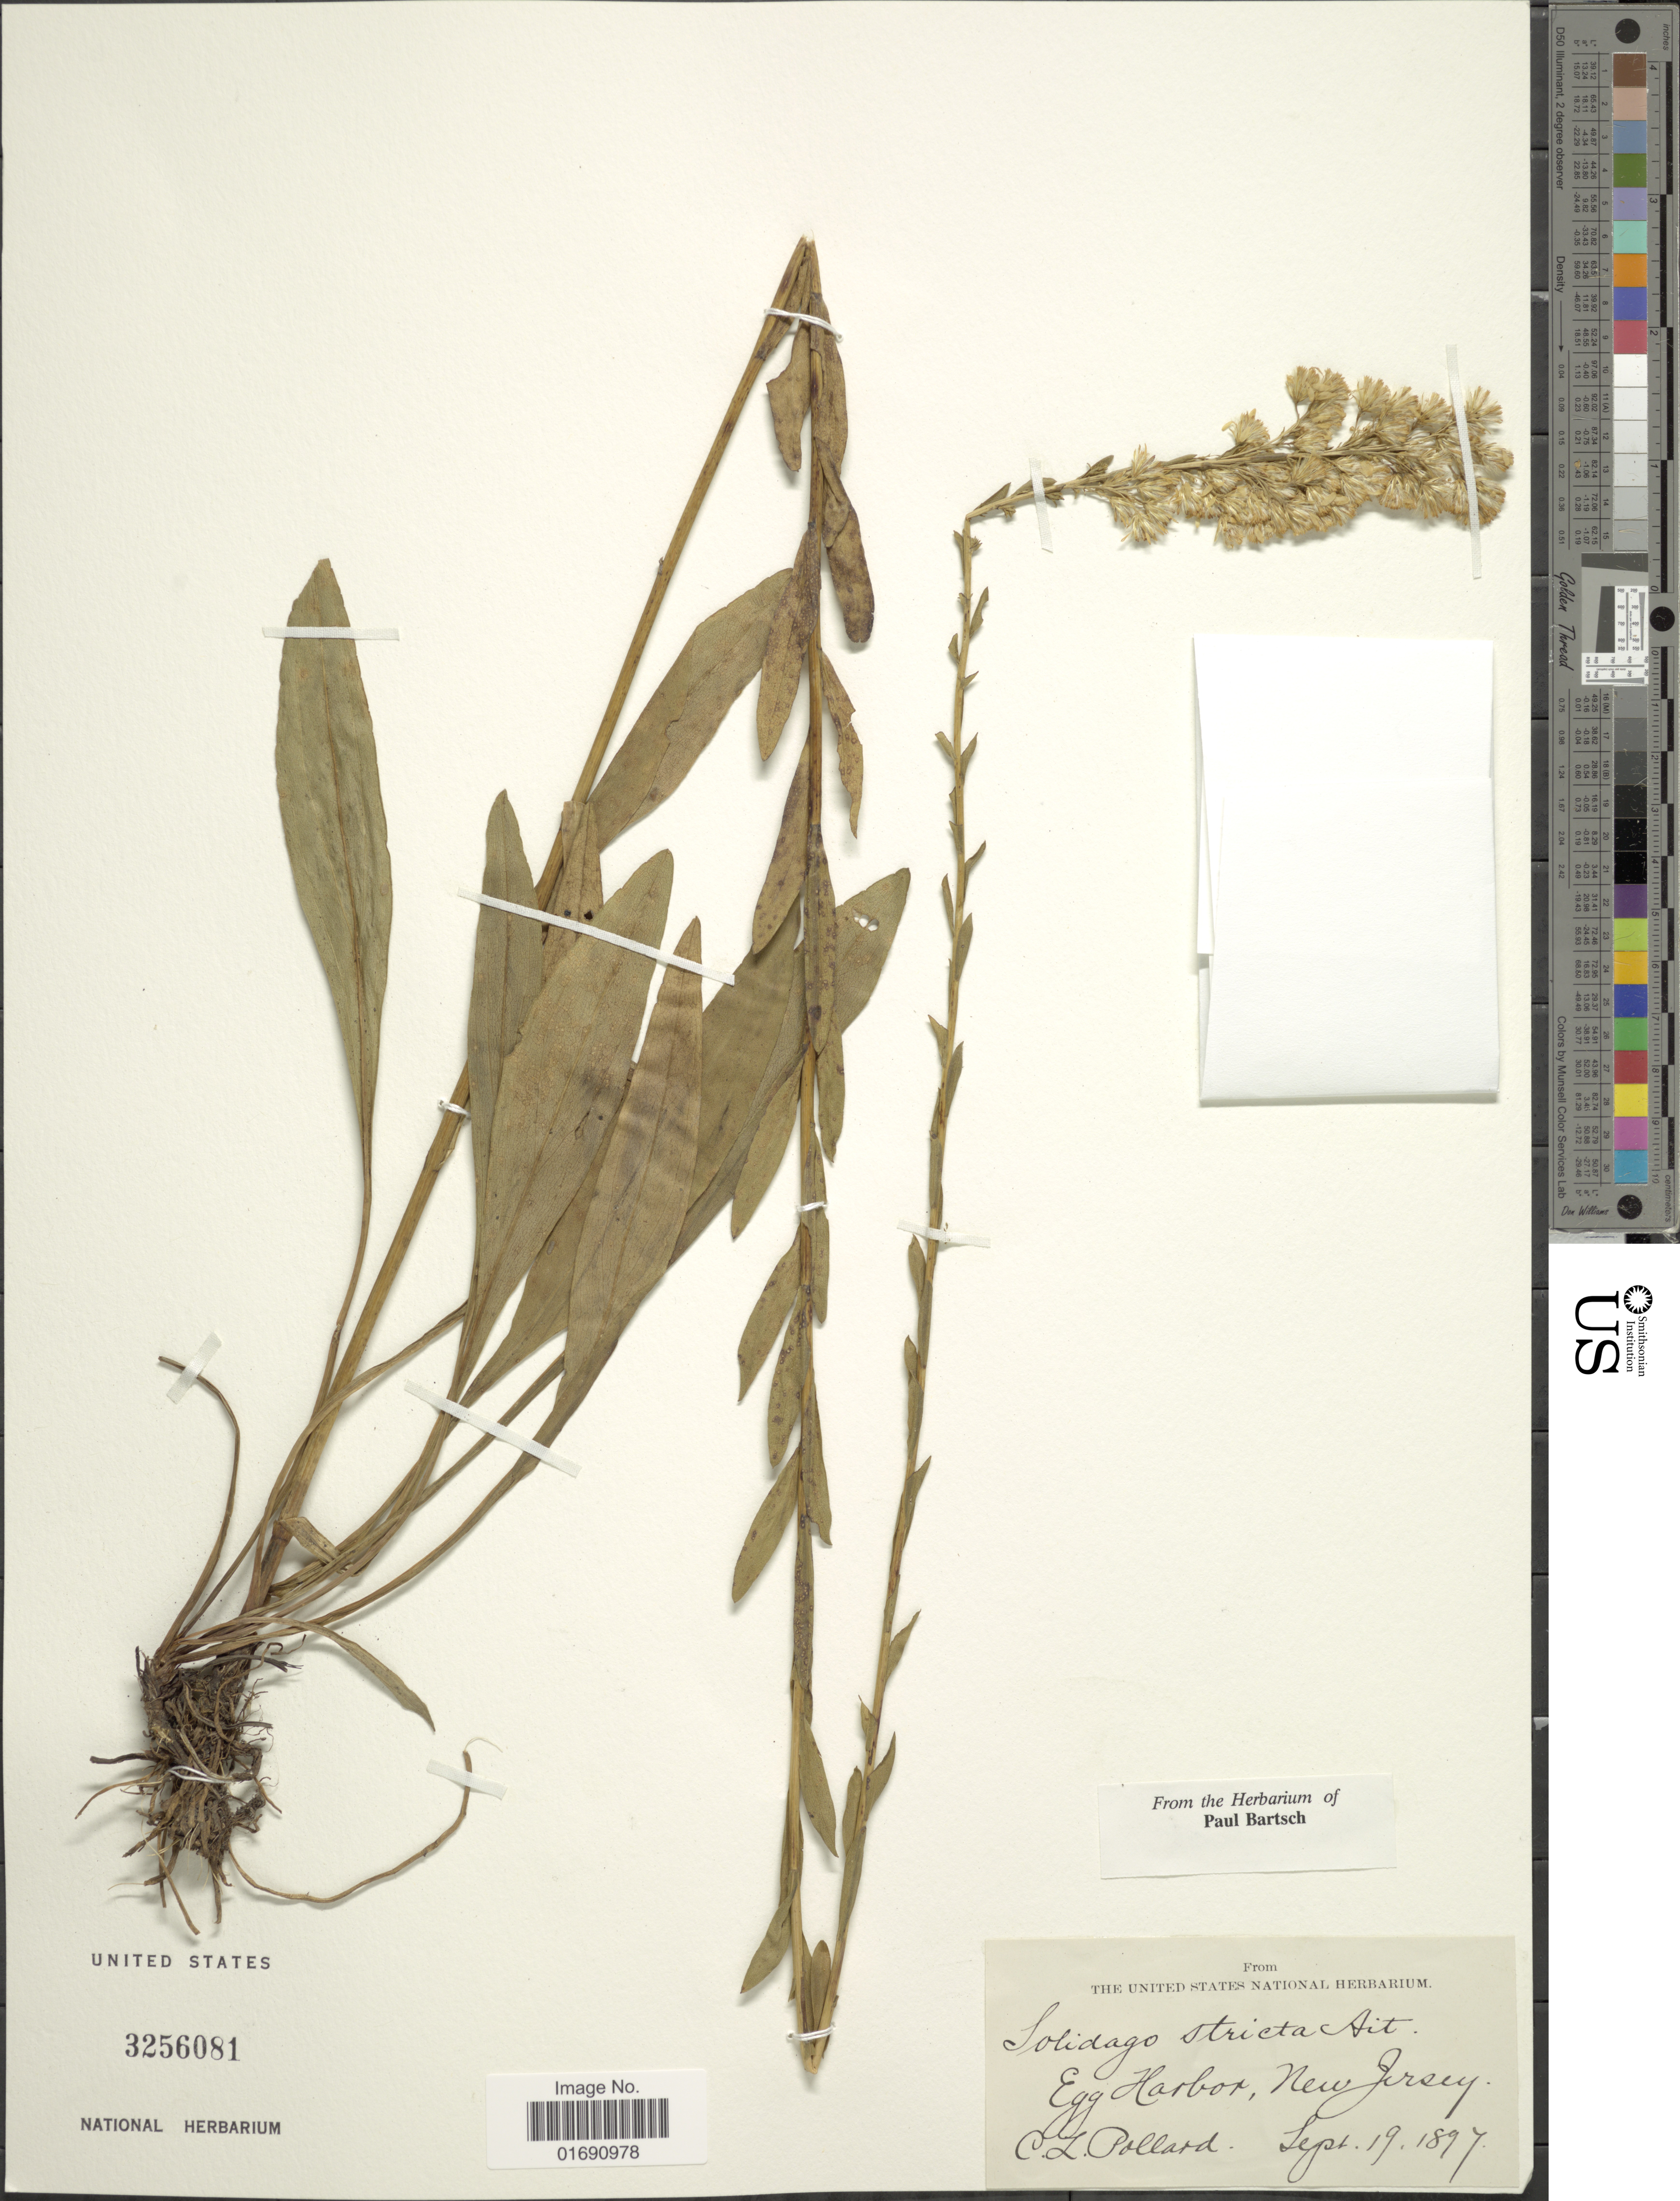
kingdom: Plantae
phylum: Tracheophyta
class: Magnoliopsida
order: Asterales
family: Asteraceae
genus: Solidago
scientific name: Solidago stricta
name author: Aiton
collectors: C. L. Pollard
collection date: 1897-09-19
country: United States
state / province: New Jersey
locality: Egg Harbor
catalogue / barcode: US 3256081